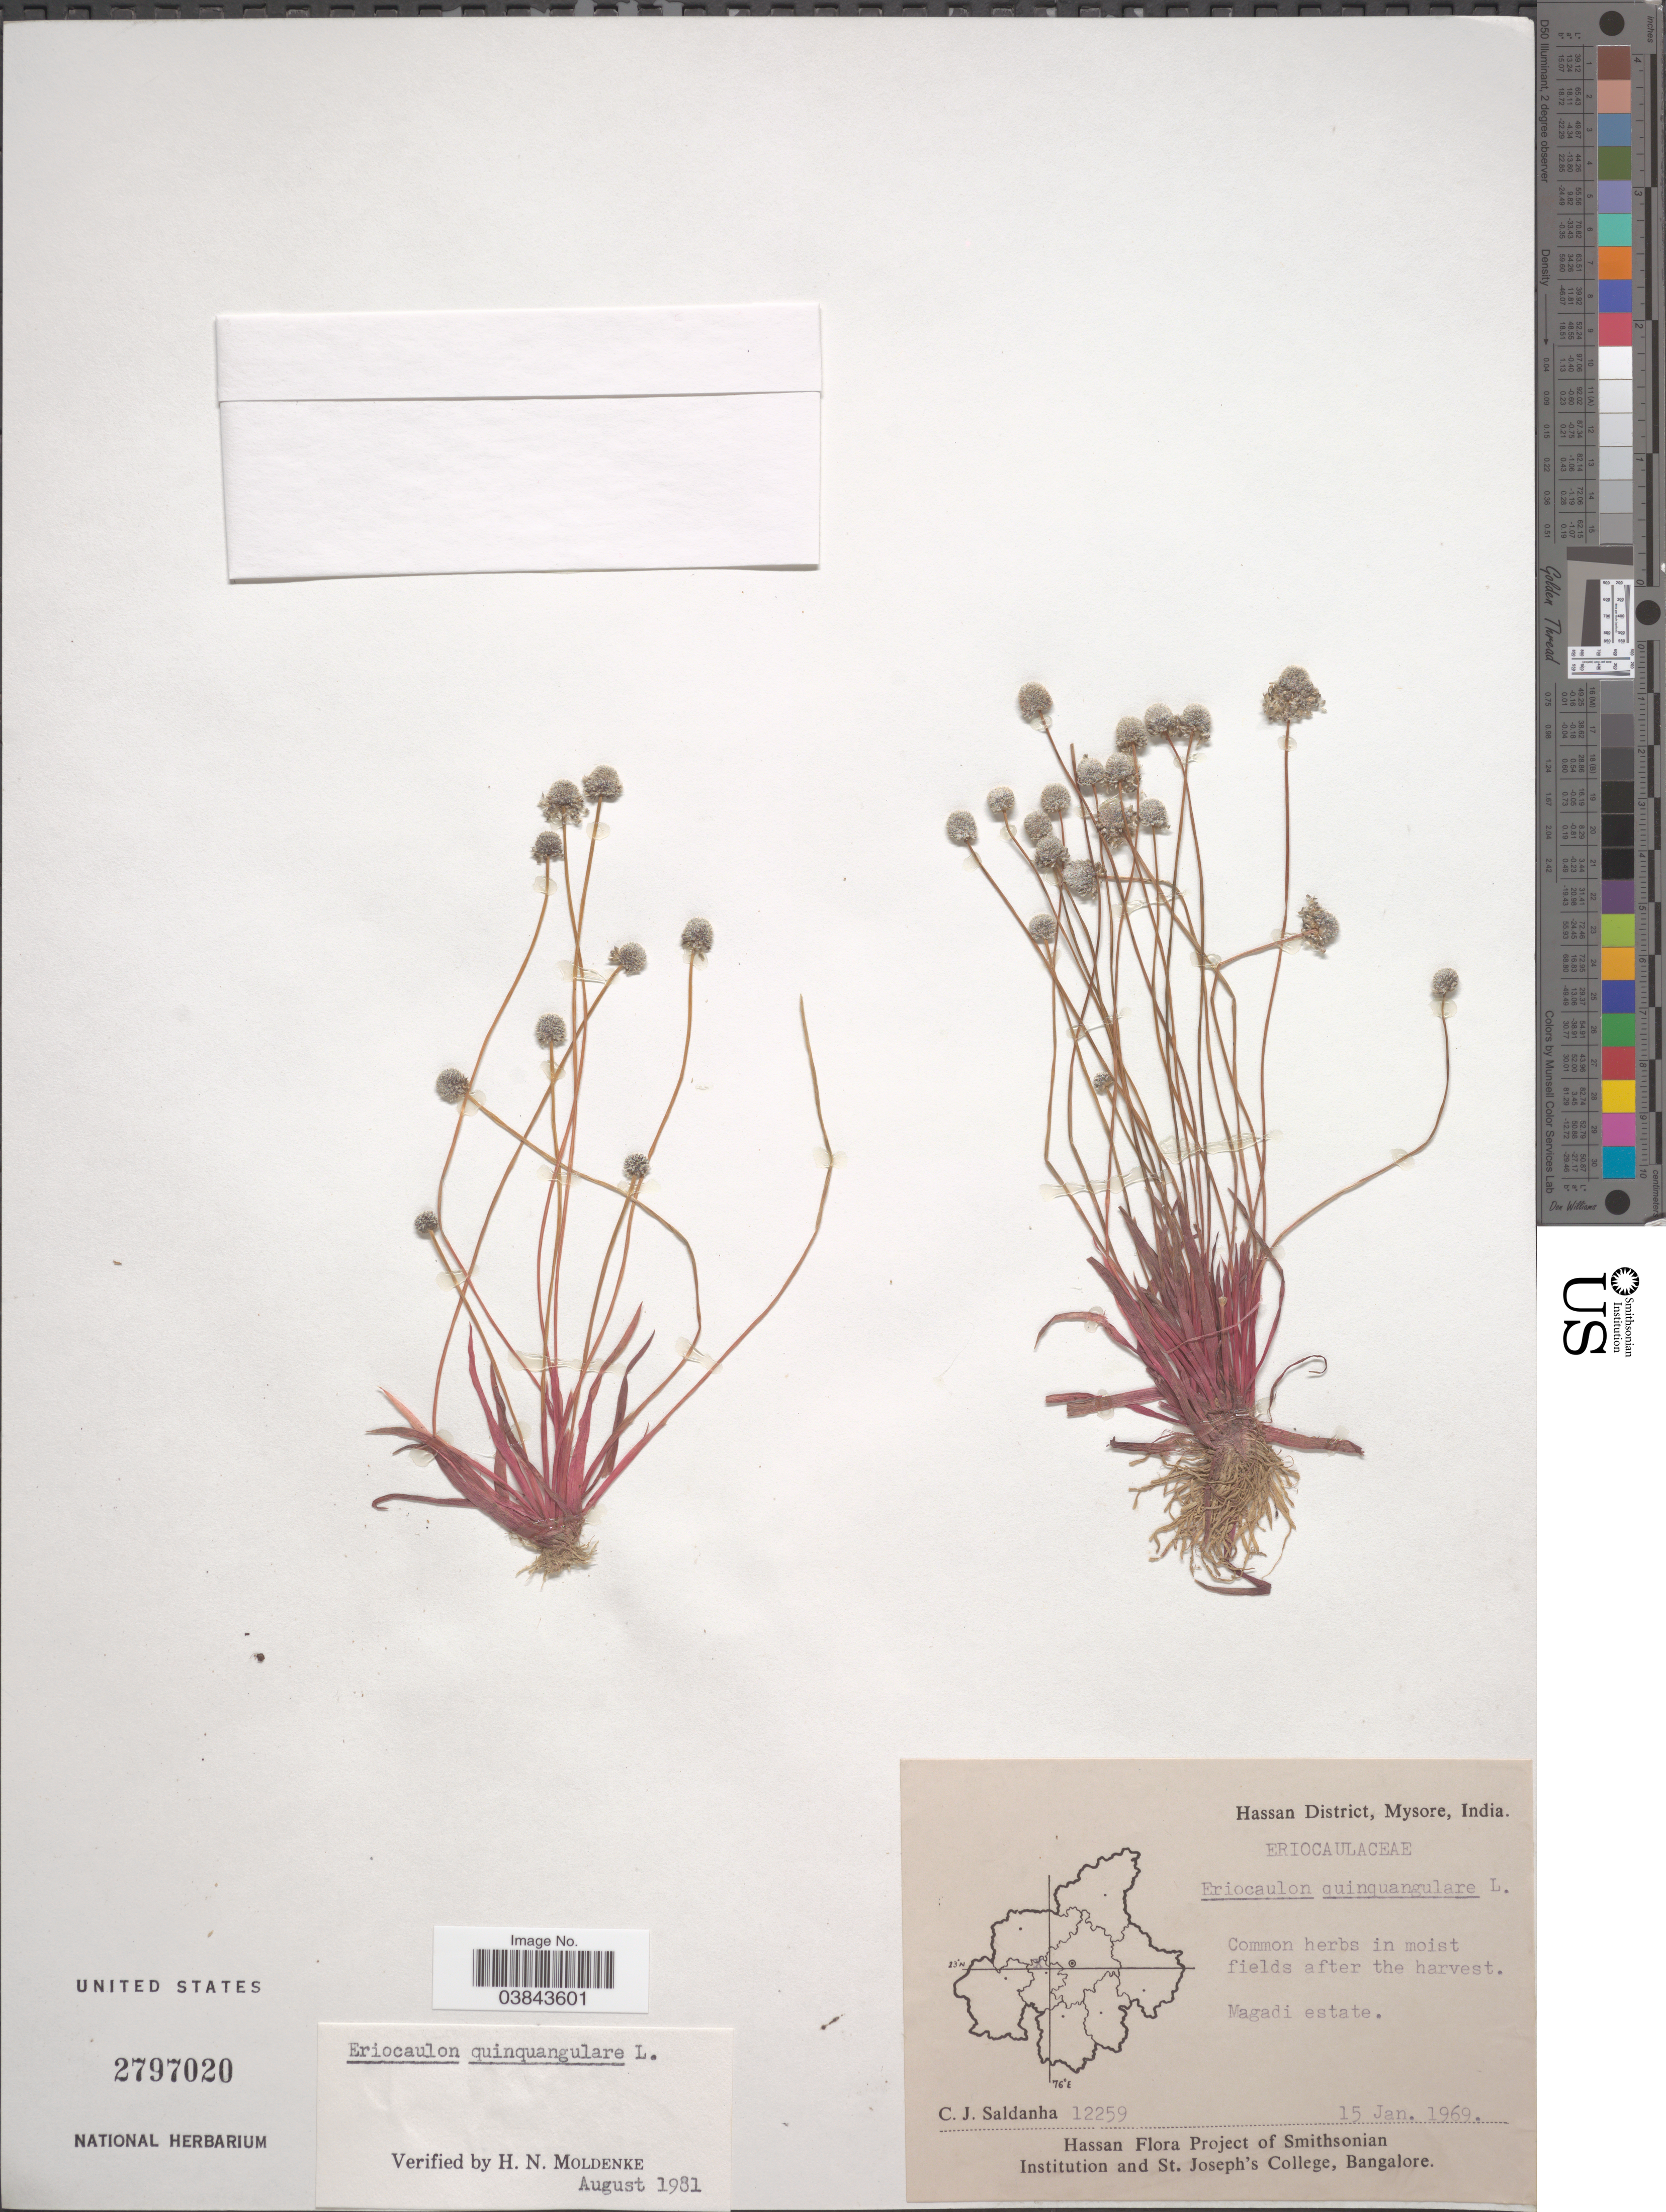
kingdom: Plantae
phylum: Tracheophyta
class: Liliopsida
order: Poales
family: Eriocaulaceae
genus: Eriocaulon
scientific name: Eriocaulon quinquangulare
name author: L.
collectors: C. J. Saldanha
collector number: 12259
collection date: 1969-01-15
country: India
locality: Hassan District, Mysore. Magadi estate.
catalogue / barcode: US 2797020